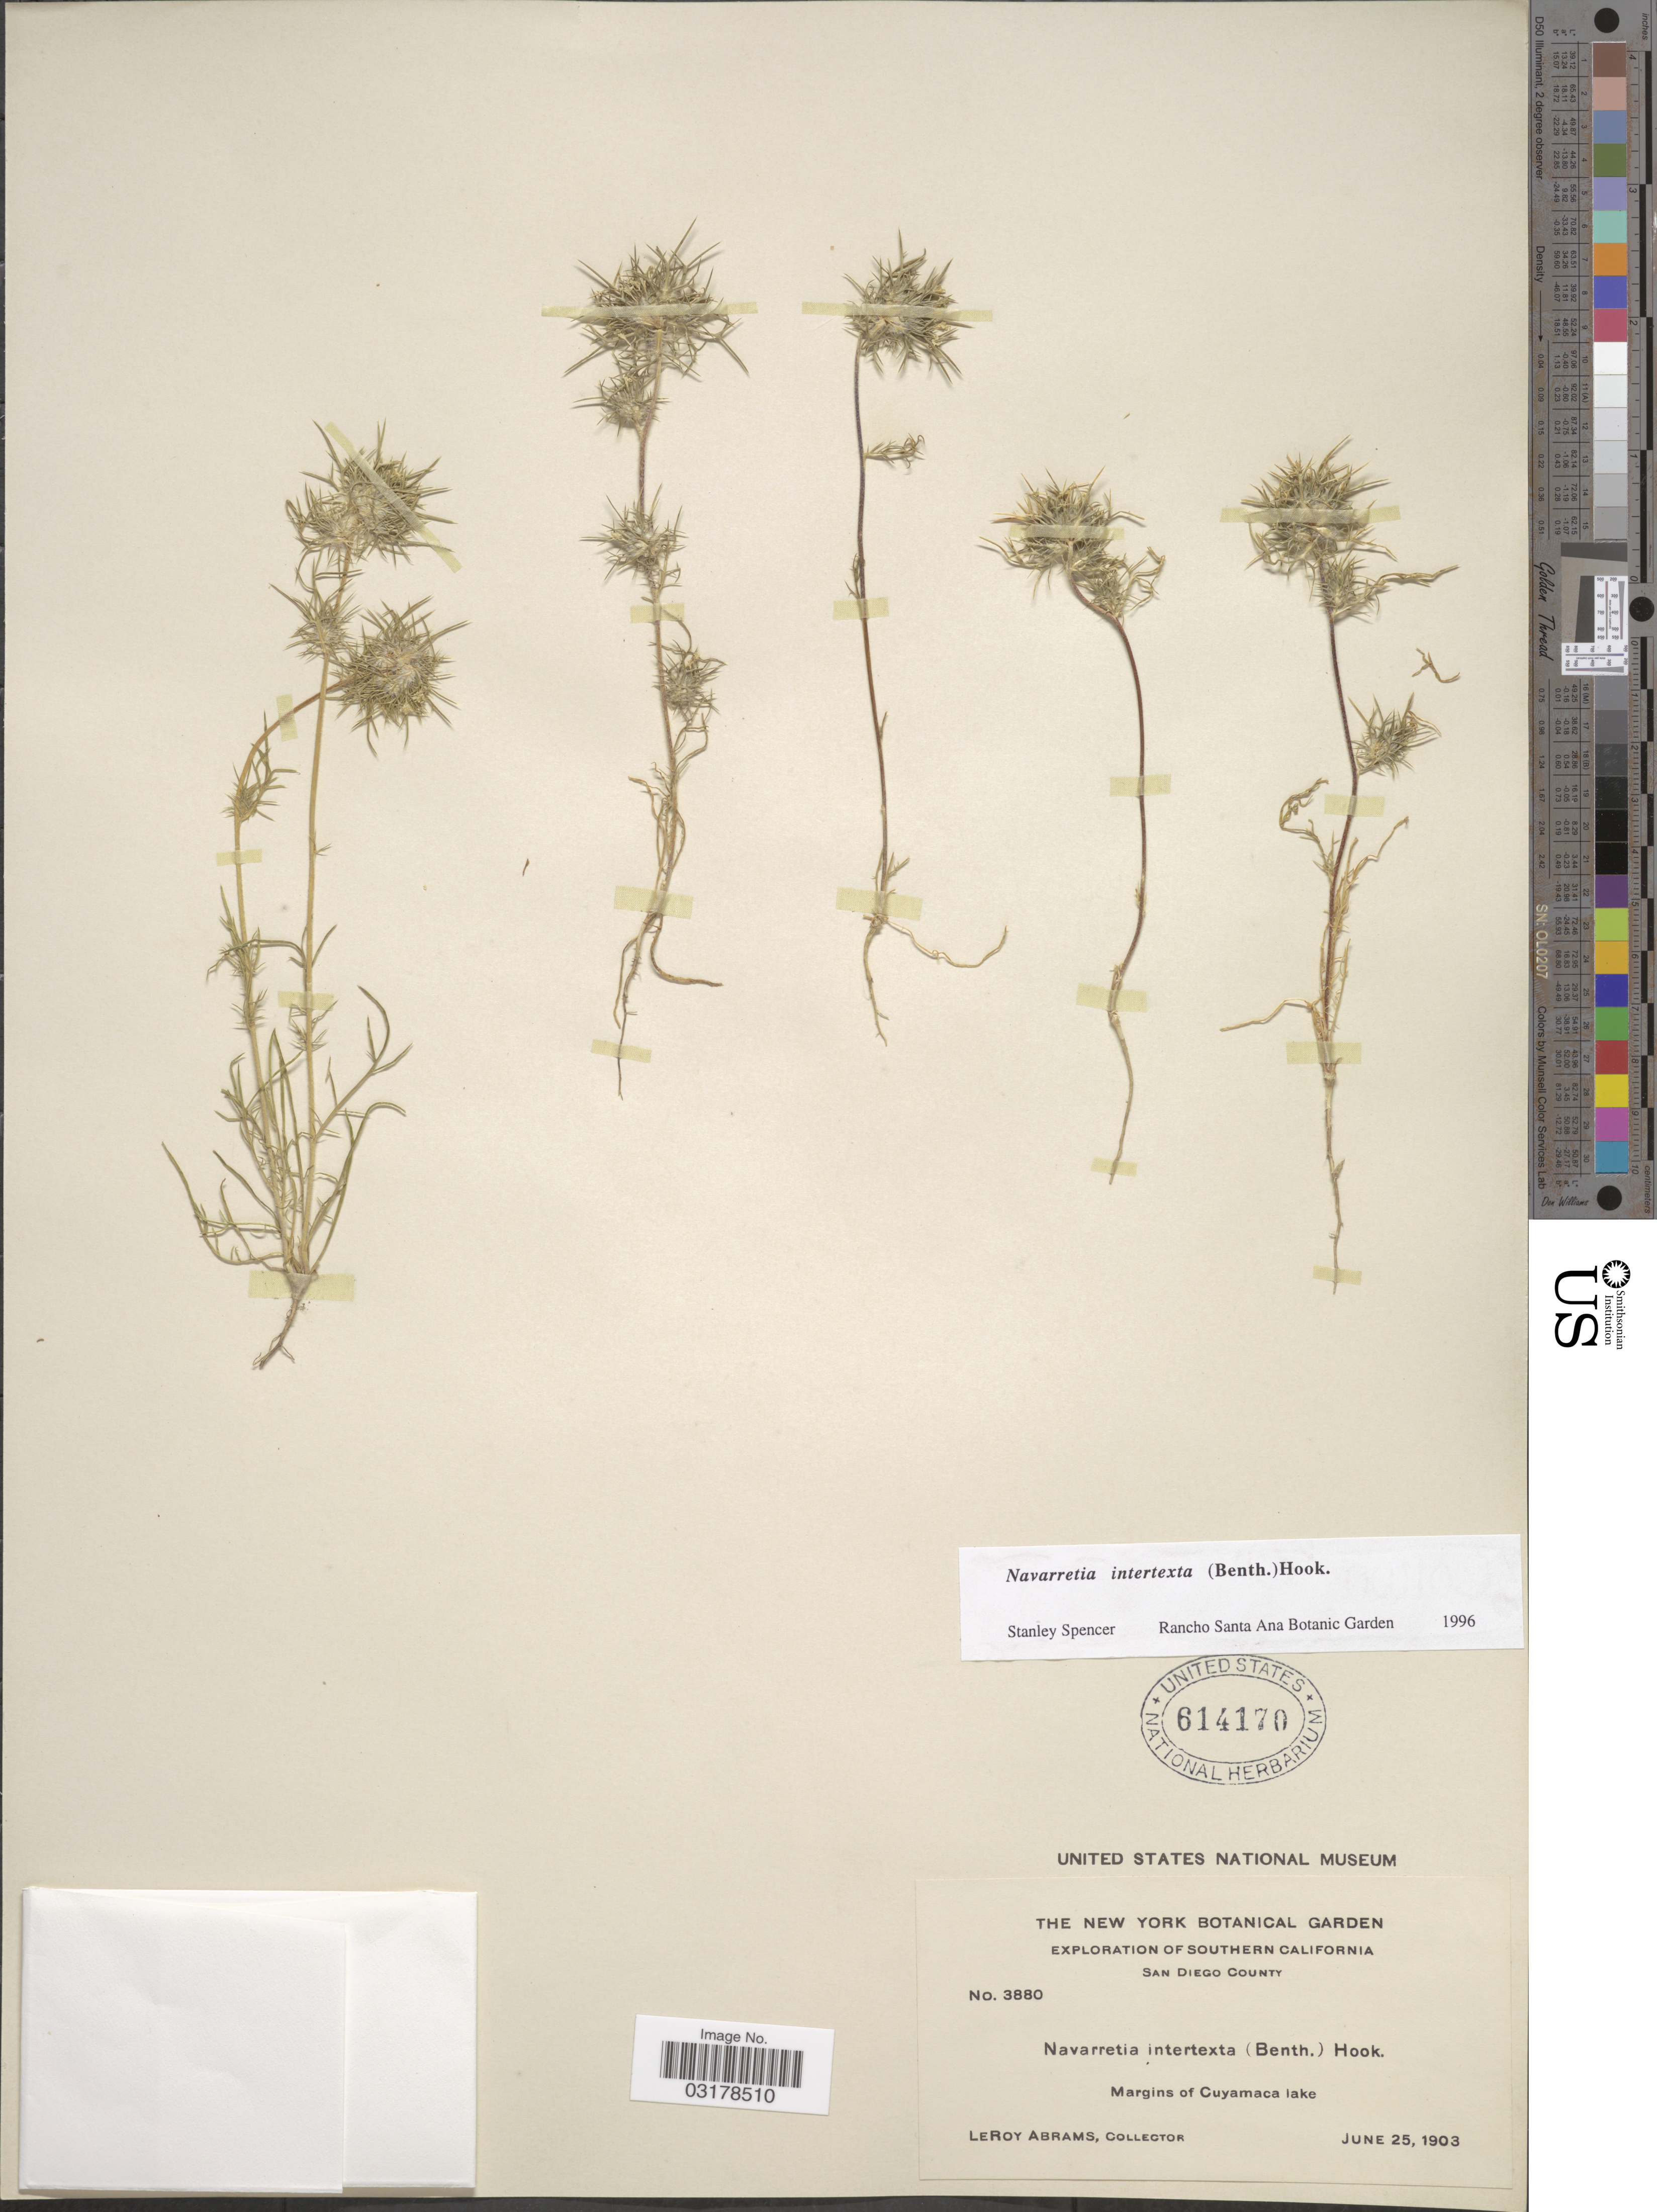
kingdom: Plantae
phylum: Tracheophyta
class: Magnoliopsida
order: Ericales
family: Polemoniaceae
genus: Navarretia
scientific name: Navarretia intertexta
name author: (Benth.) Hook.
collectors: L. Abrams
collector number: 3880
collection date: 1903-06-25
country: United States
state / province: California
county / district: San Diego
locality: Southern California. San Diego County. Margins of Cuyamaca lake.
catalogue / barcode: US 614170